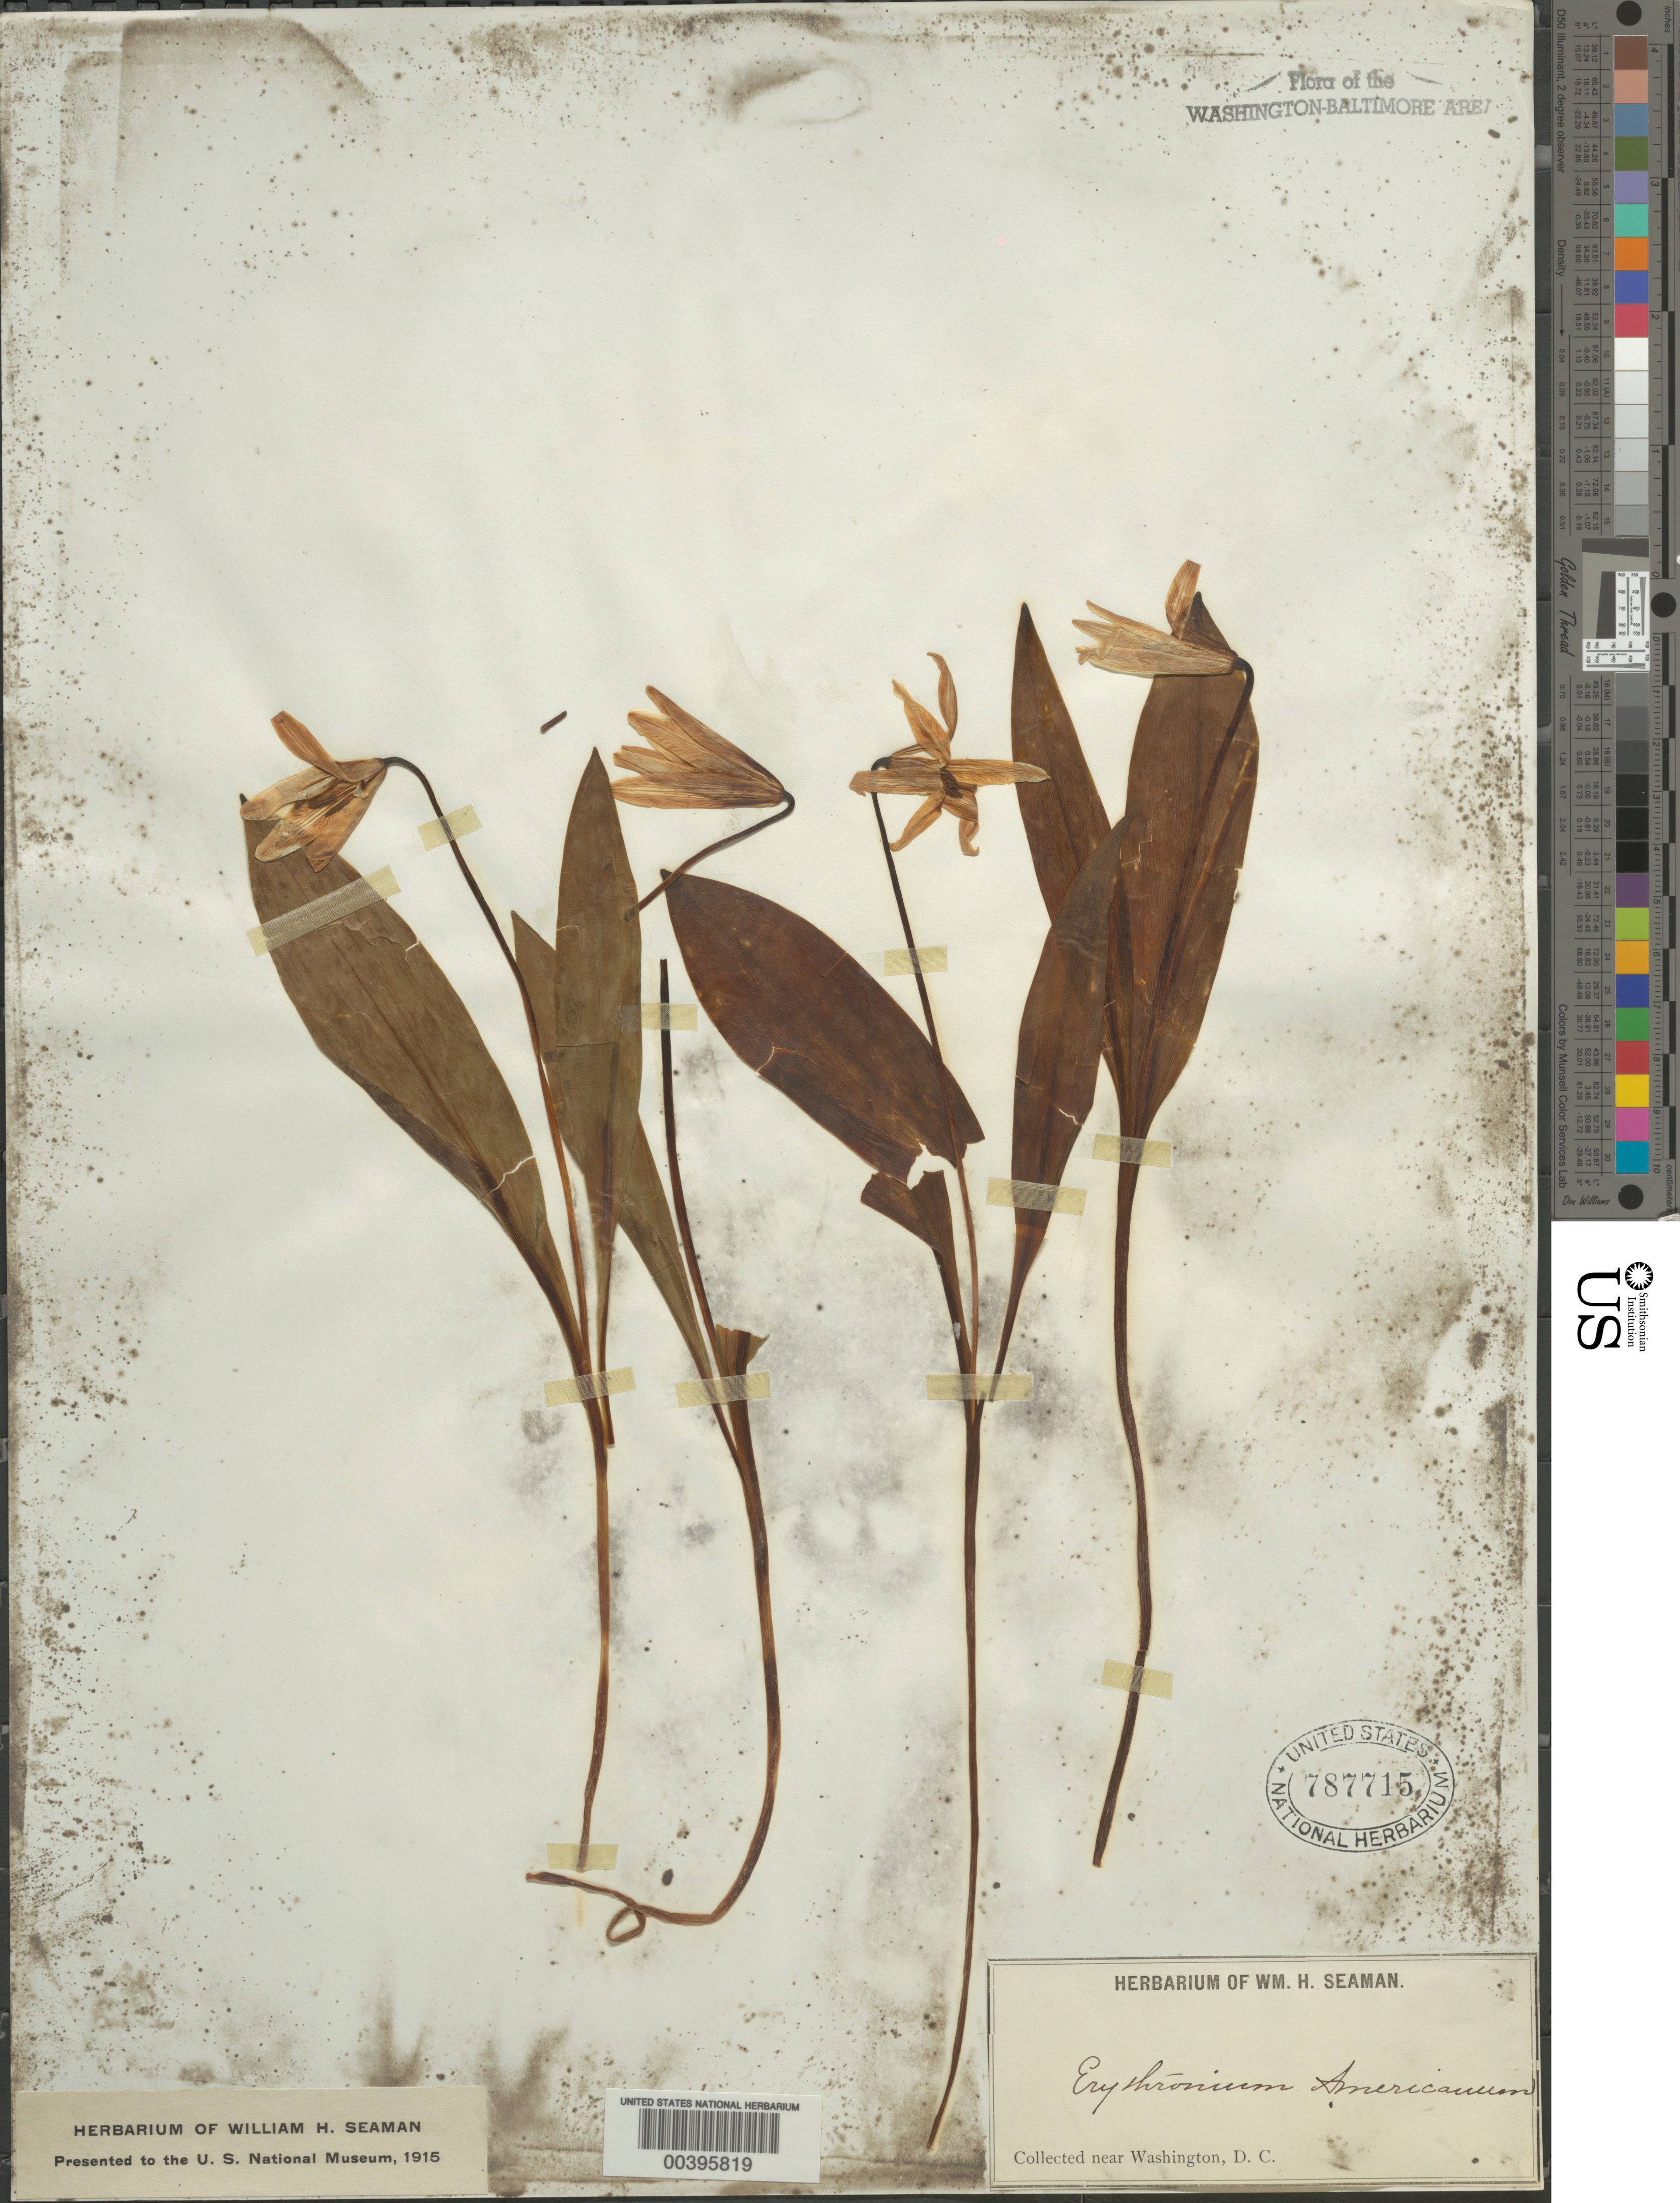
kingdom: Plantae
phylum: Tracheophyta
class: Liliopsida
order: Liliales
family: Liliaceae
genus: Erythronium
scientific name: Erythronium americanum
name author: Ker Gawl.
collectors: W. Seaman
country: United States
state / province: District of Columbia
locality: Vicinity of Washington, DC.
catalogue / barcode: US 787715